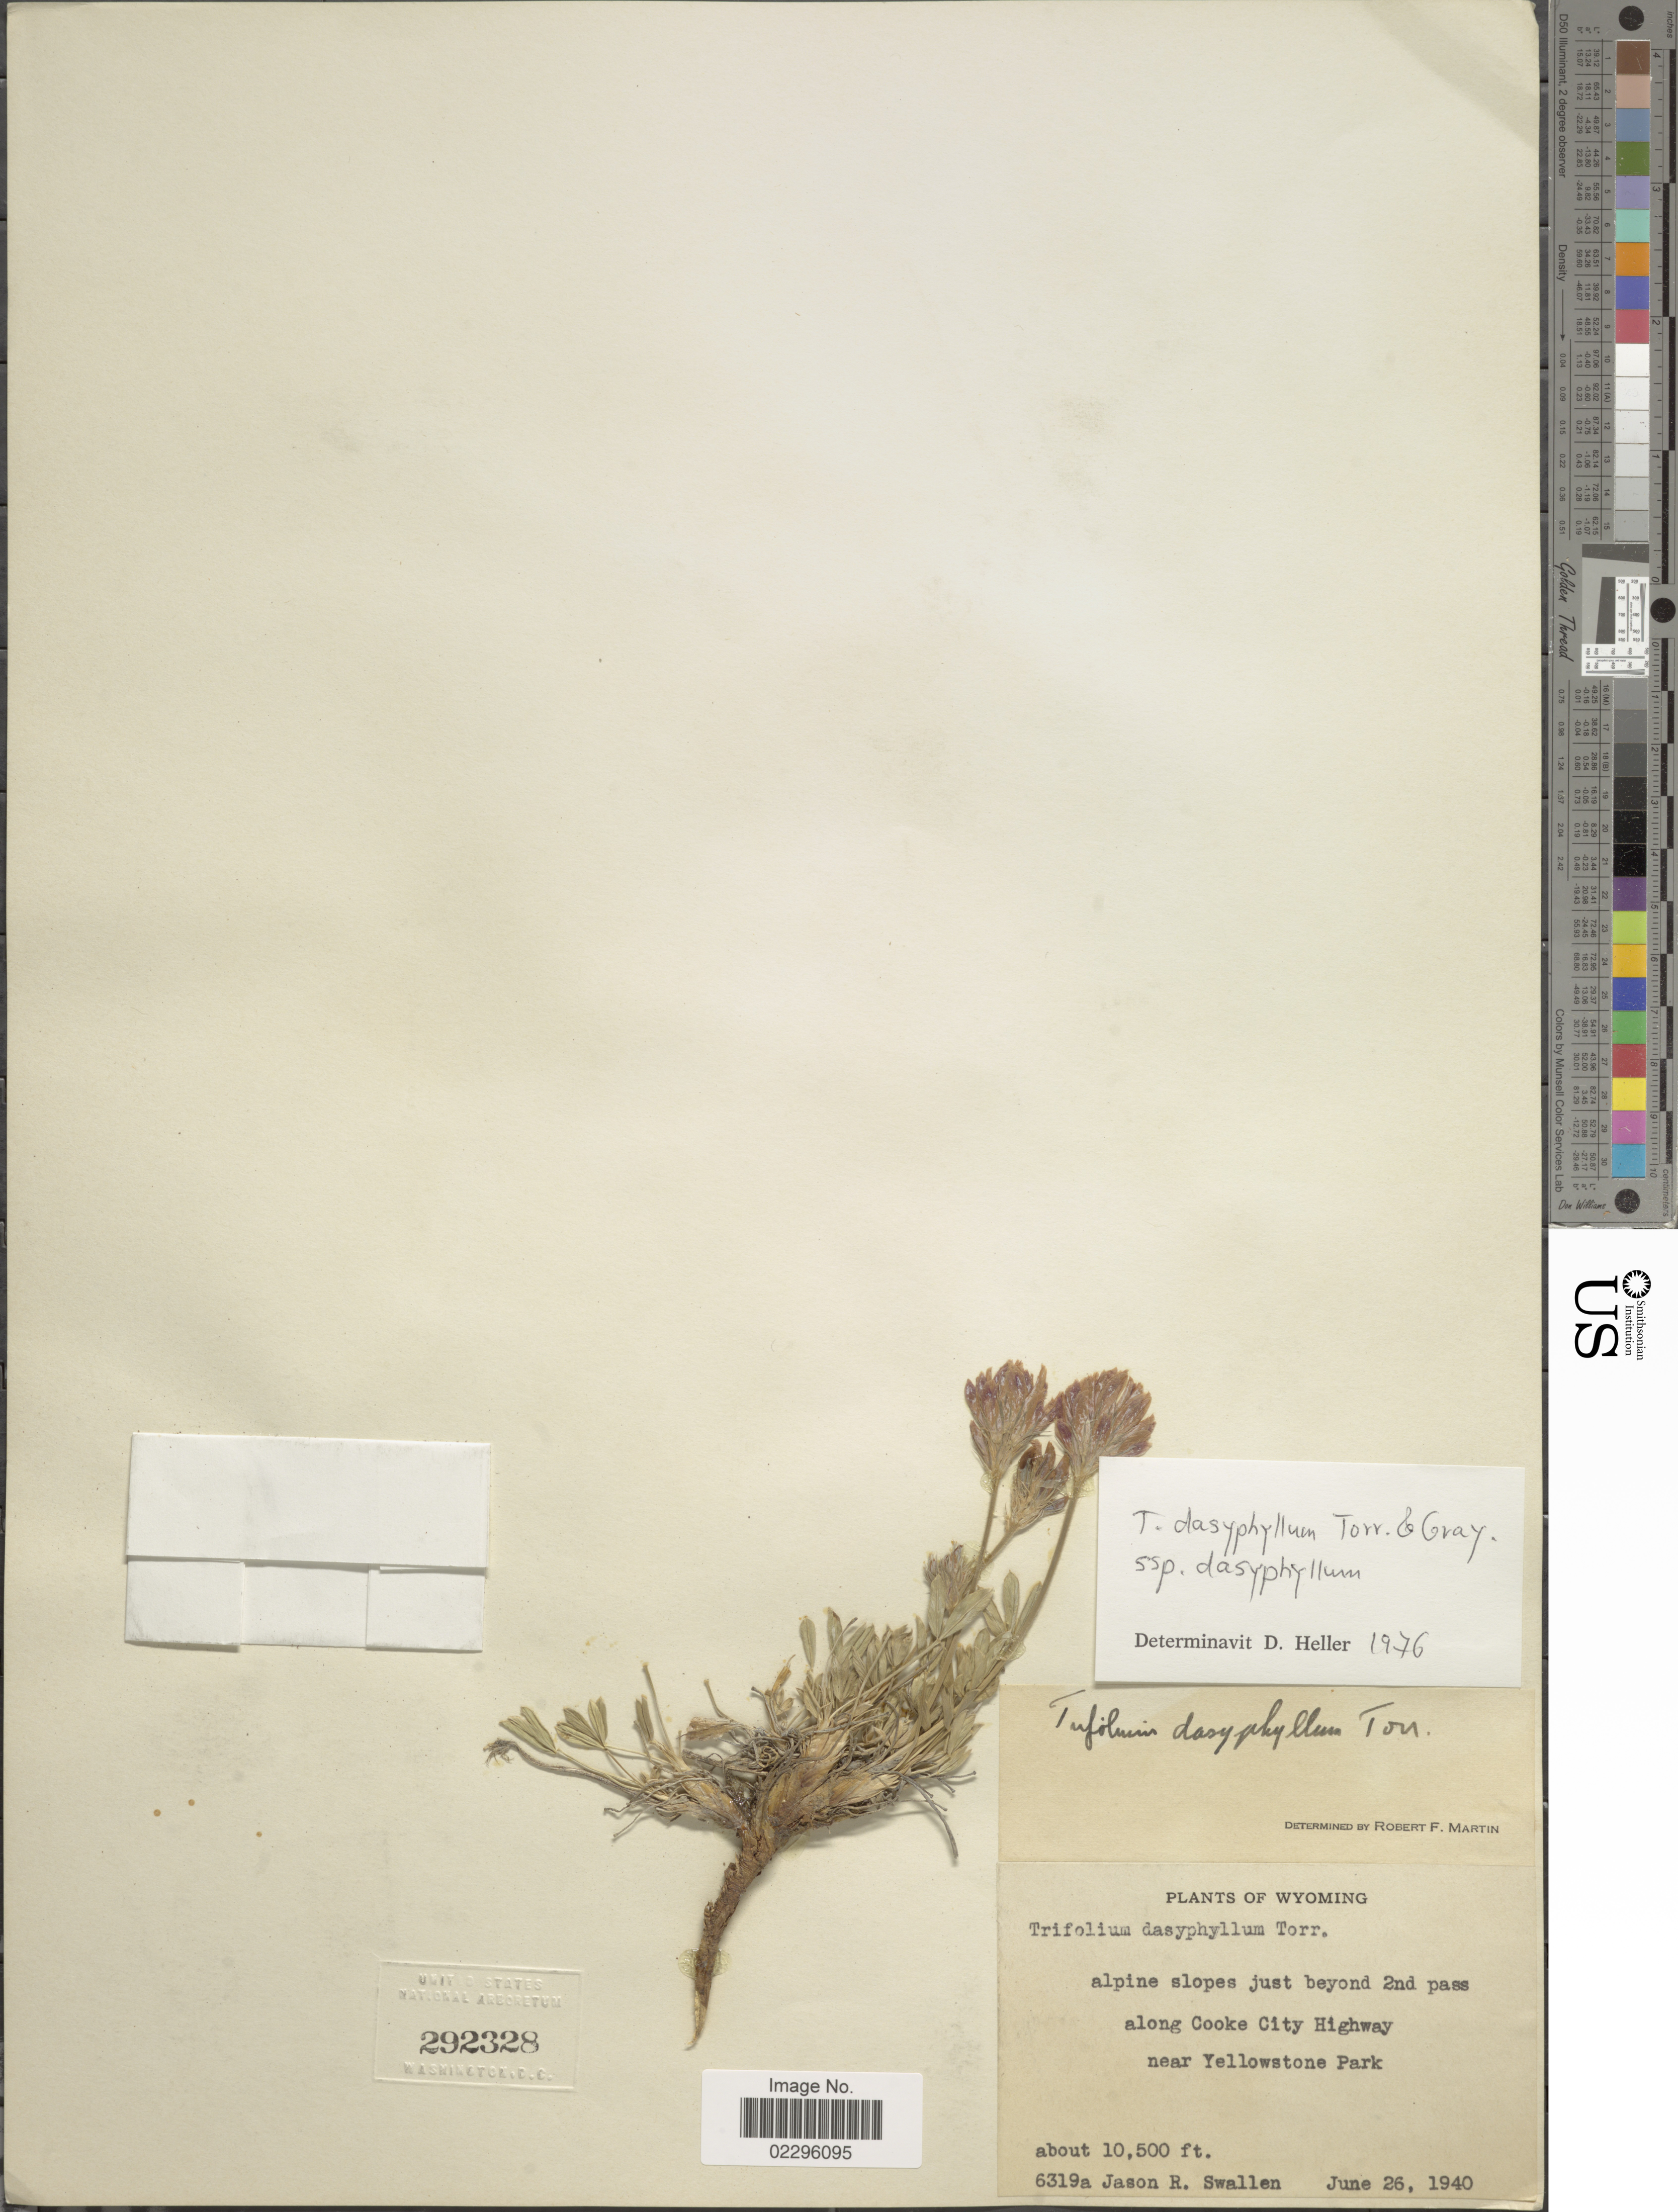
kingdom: Plantae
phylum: Tracheophyta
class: Magnoliopsida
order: Fabales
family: Fabaceae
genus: Trifolium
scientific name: Trifolium dasyphyllum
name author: Torr. & A. Gray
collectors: J. R. Swallen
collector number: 6319a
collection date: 1940-06-26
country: United States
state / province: Wyoming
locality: Alpine slopes just beyond 2nd pass along Cooke City Highway near Yellowstone Park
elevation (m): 3200